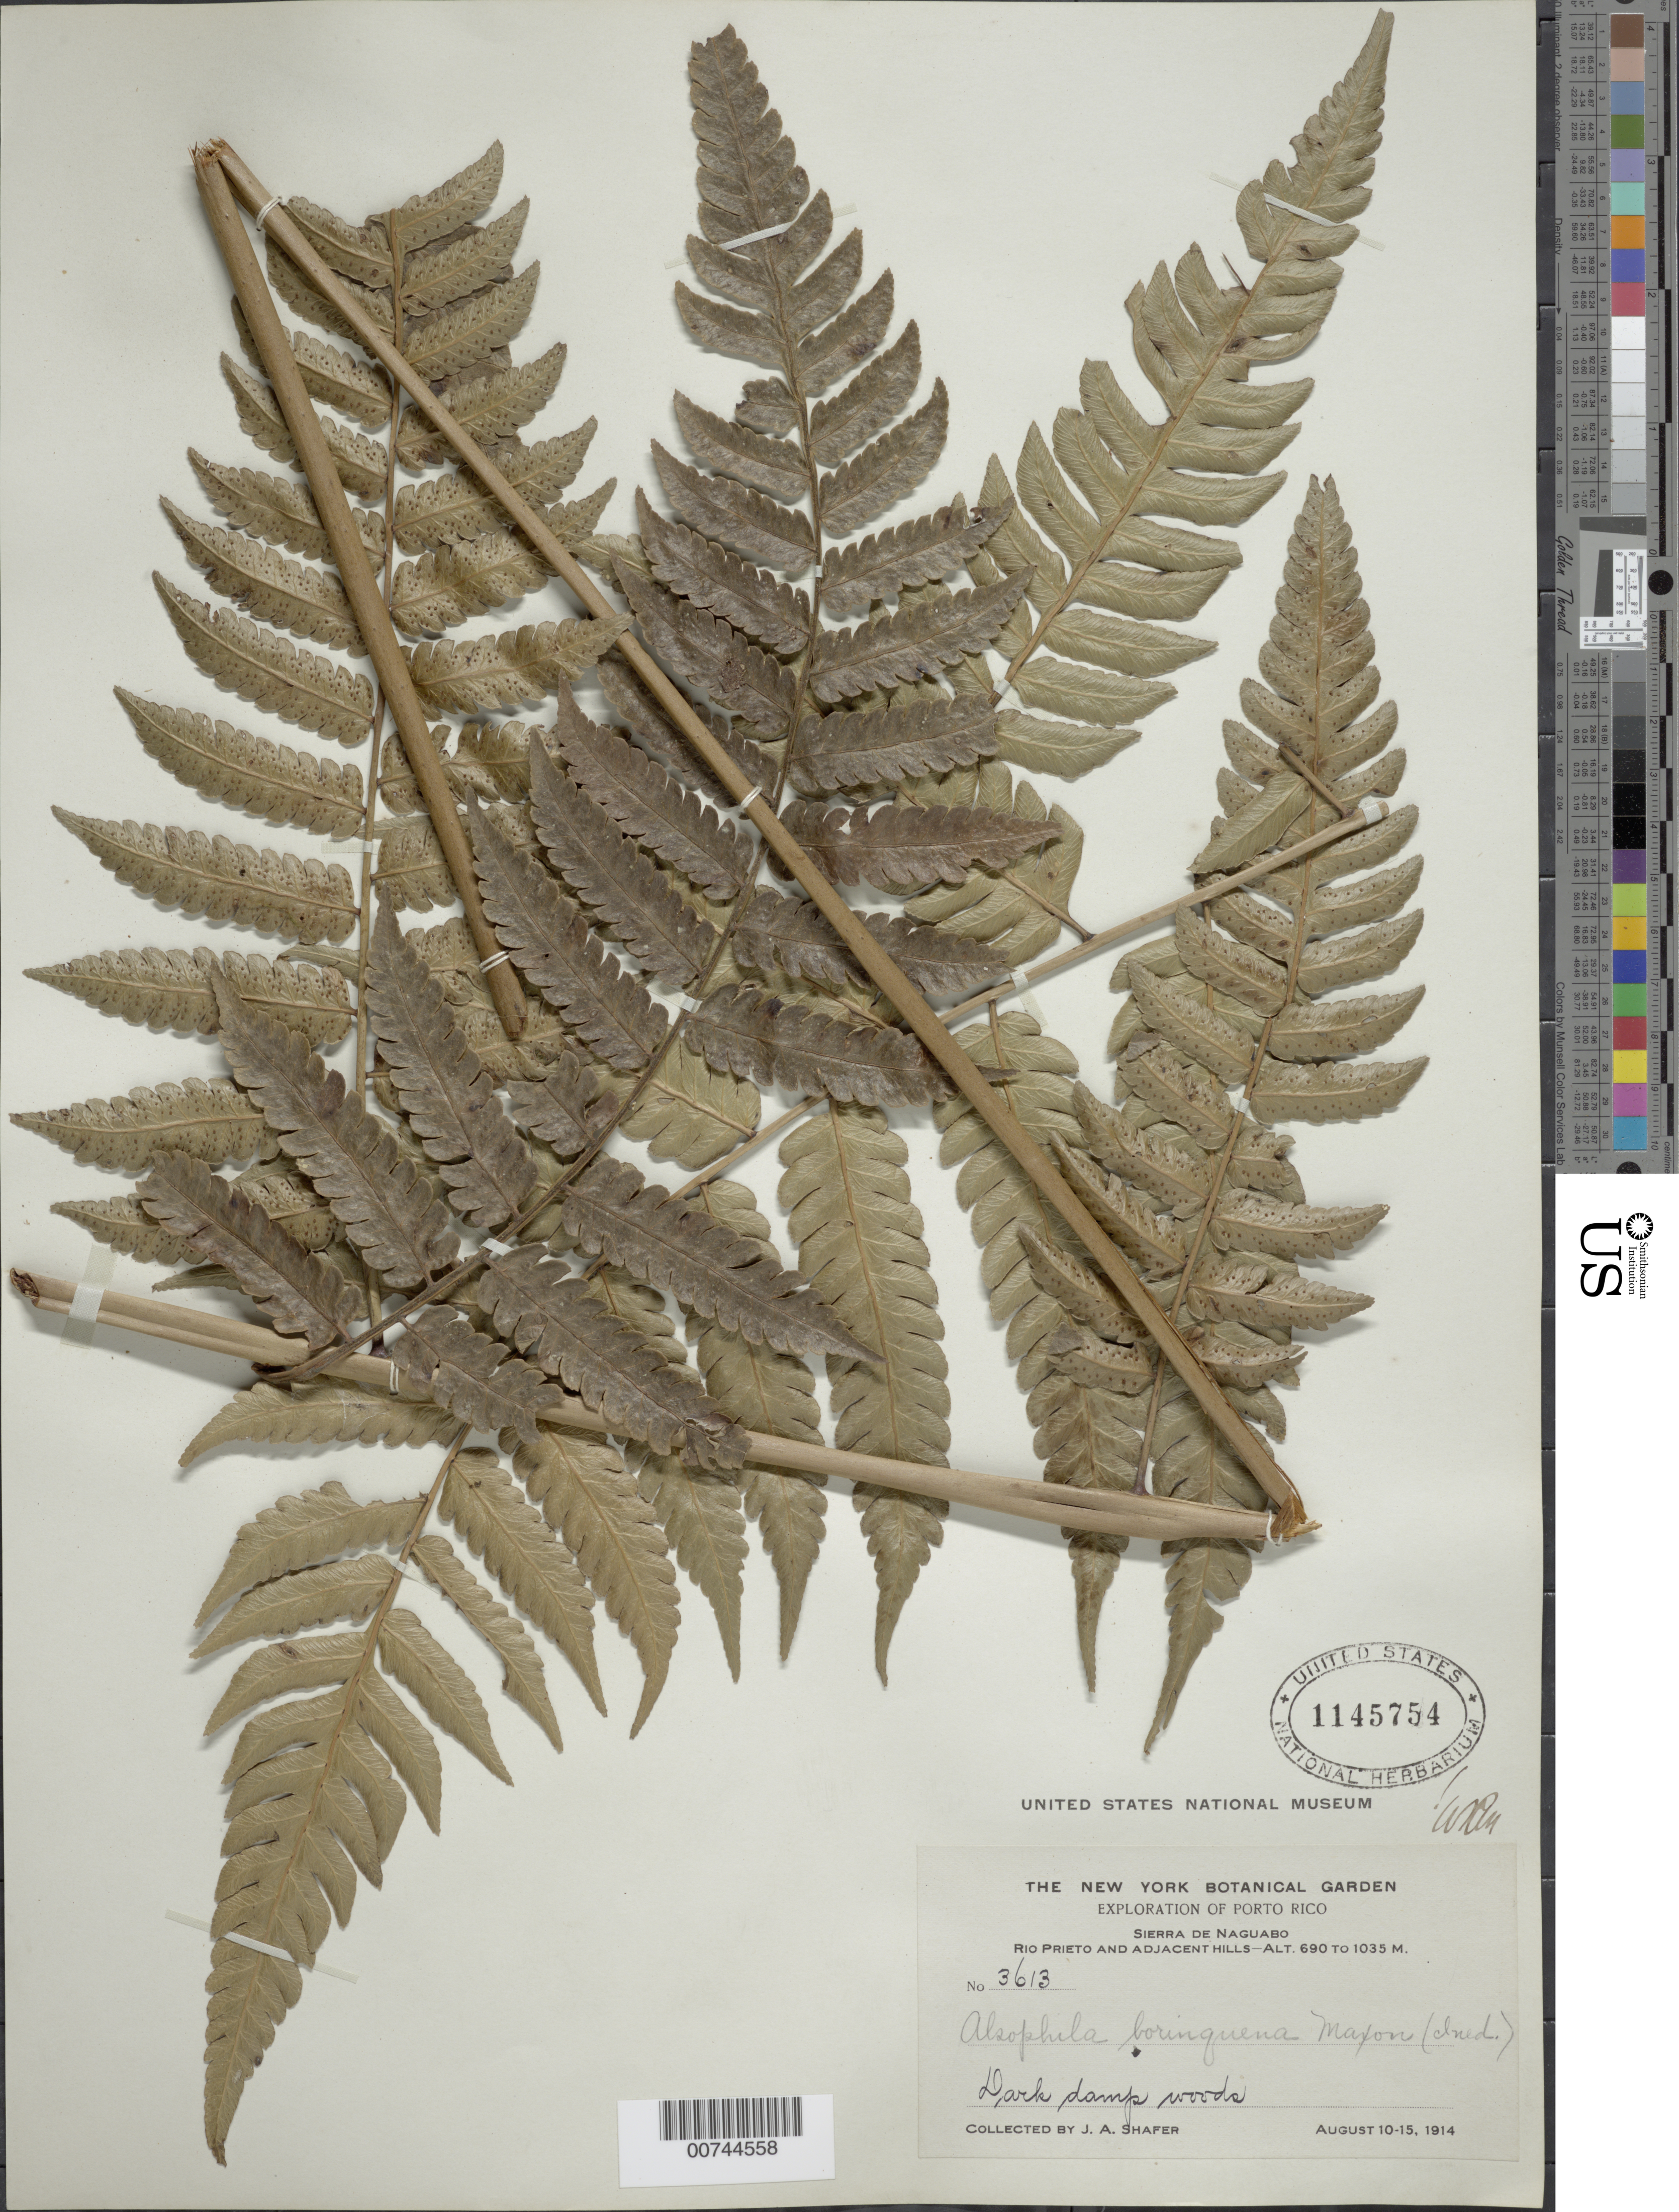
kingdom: Plantae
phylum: Tracheophyta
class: Polypodiopsida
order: Cyatheales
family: Cyatheaceae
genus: Cyathea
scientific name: Cyathea borinquena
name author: (Maxon) Domin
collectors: J. A. Shafer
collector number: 3613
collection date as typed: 10 Aug 1914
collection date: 1914-08-10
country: Puerto Rico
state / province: Naguabo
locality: Sierra de Naguabo, Río Prieto and adjacent hills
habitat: Dark damp woods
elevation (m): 690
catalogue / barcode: US 1145754